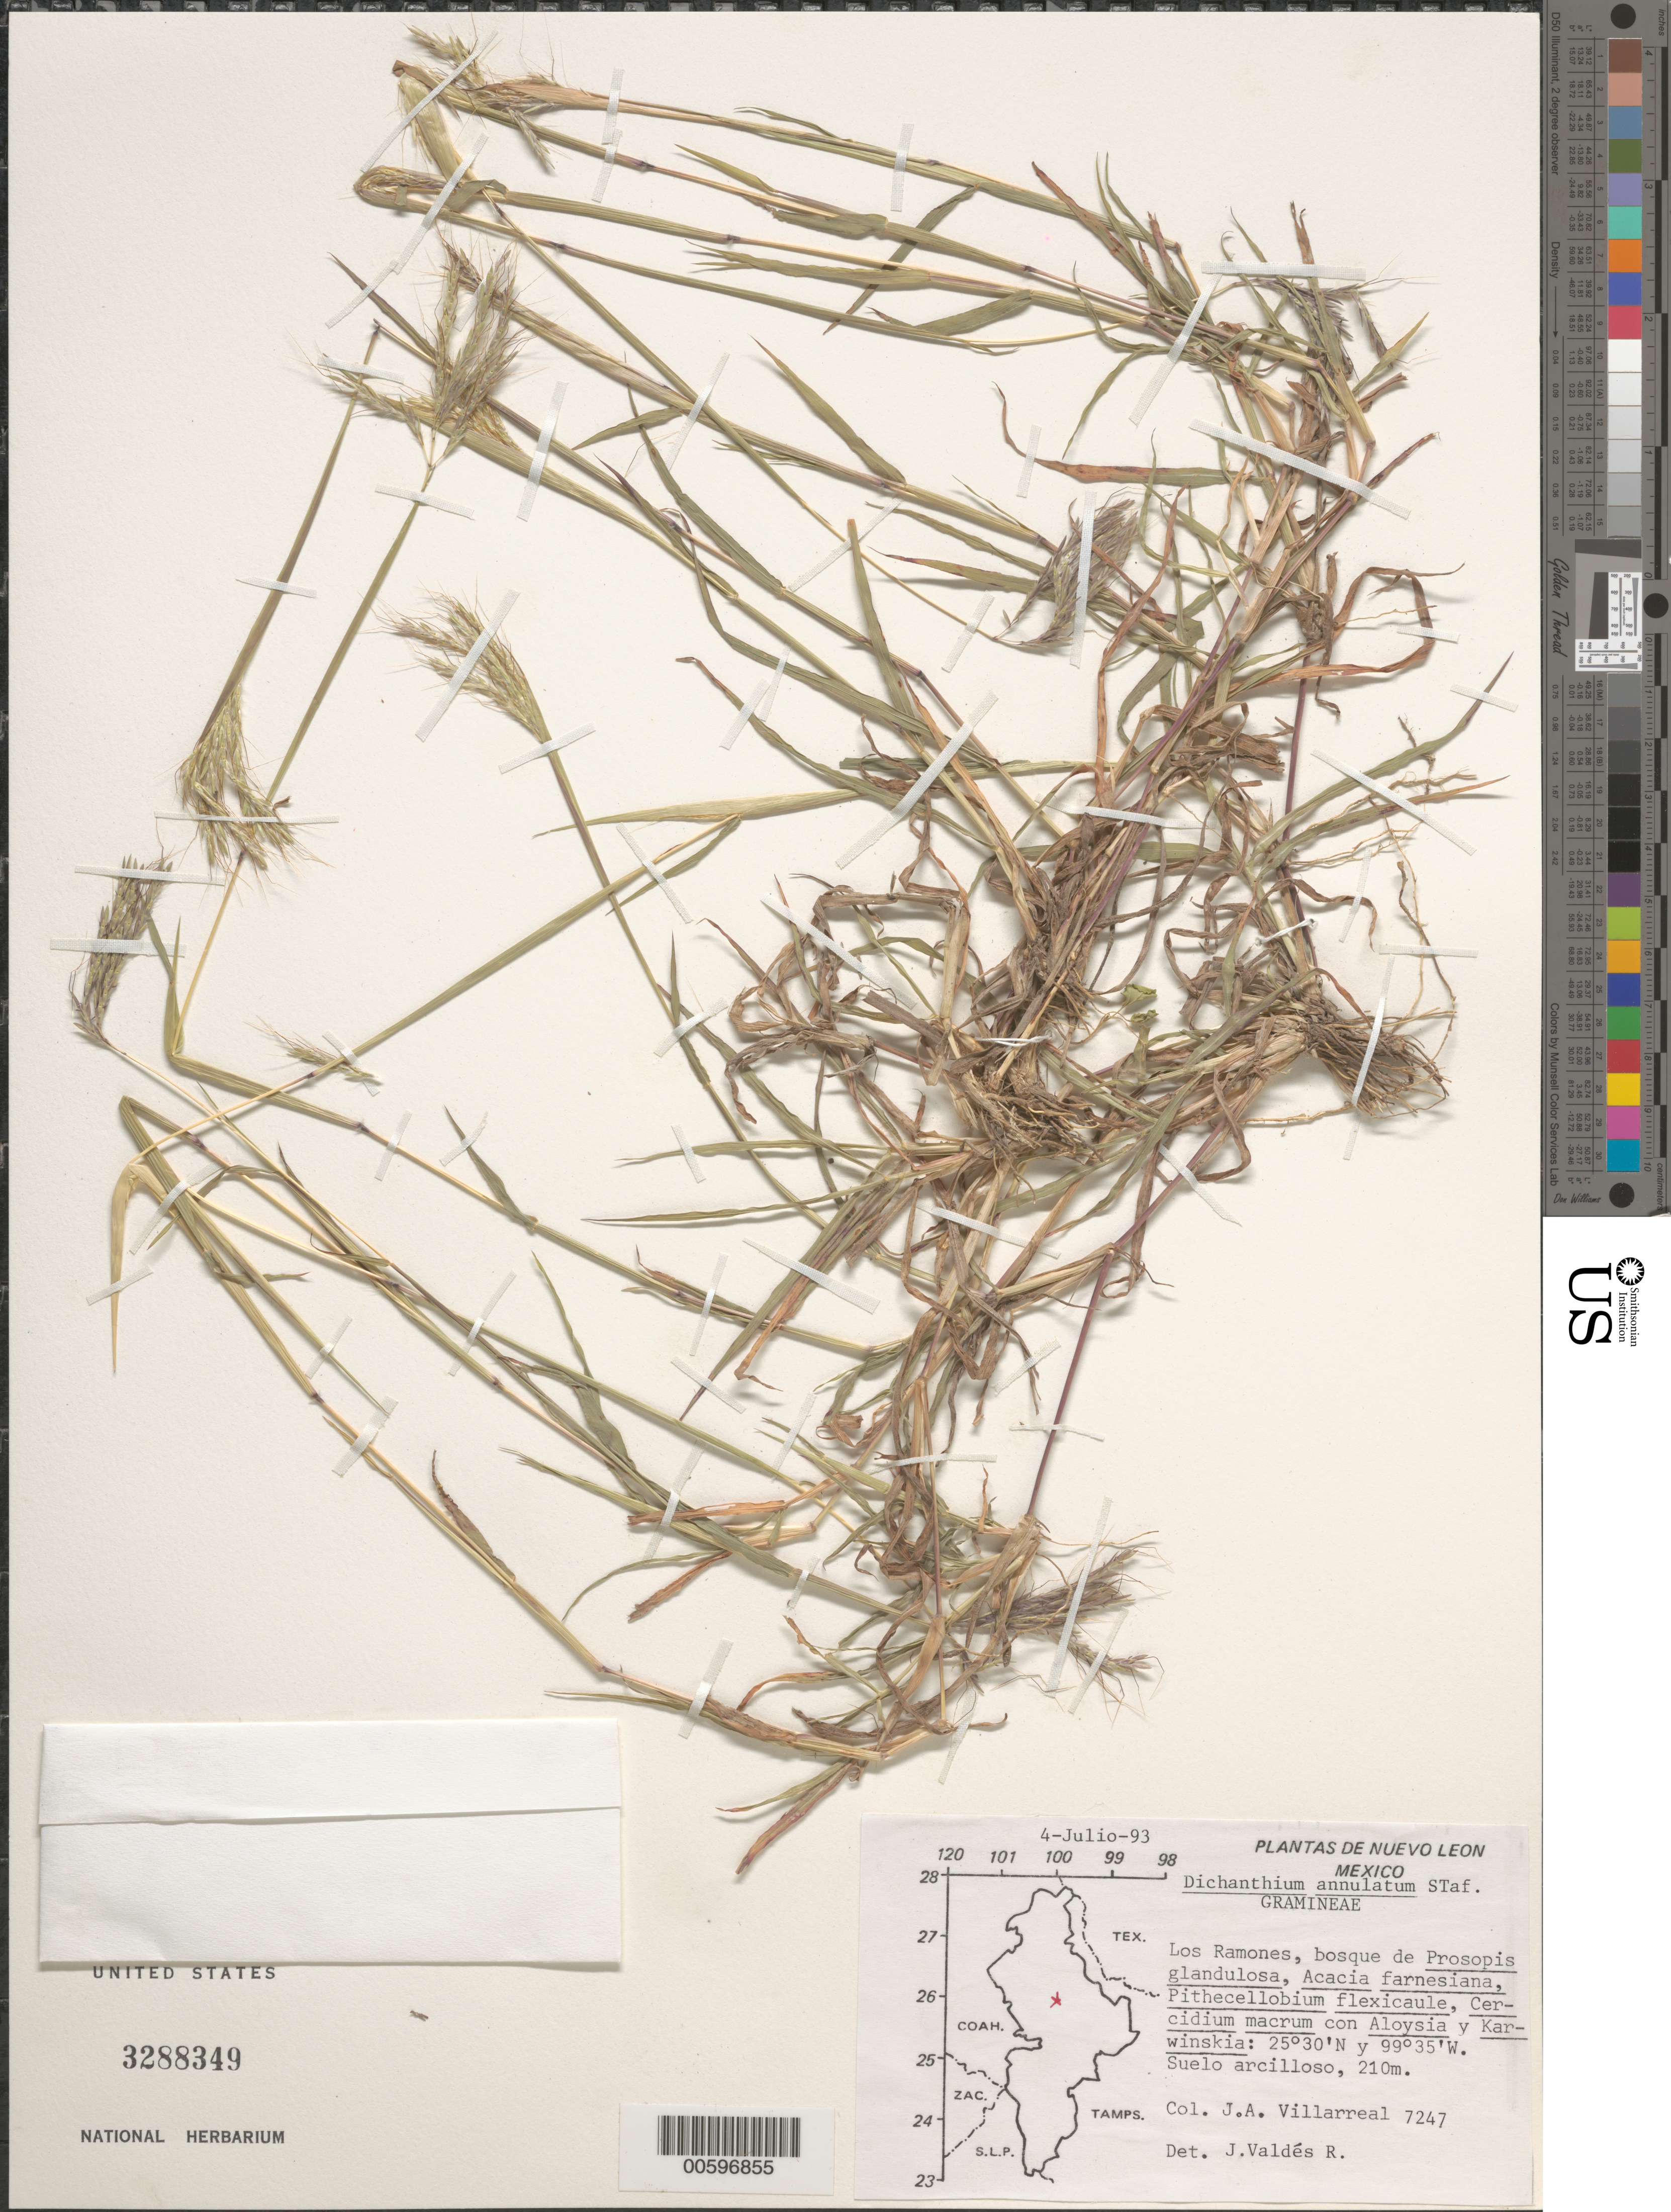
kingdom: Plantae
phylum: Tracheophyta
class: Liliopsida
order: Poales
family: Poaceae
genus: Dichanthium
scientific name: Dichanthium annulatum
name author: (Forssk.) Stapf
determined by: Valdés-Reyna, Jesús, (ANSM), Universidad Autonoma Agraria Antonio Narro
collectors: J. Villarreal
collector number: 7247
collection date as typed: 4 Jul 1993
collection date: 1993-07-04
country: Mexico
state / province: Nuevo León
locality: Los Ramones.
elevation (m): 210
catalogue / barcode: US 3288349